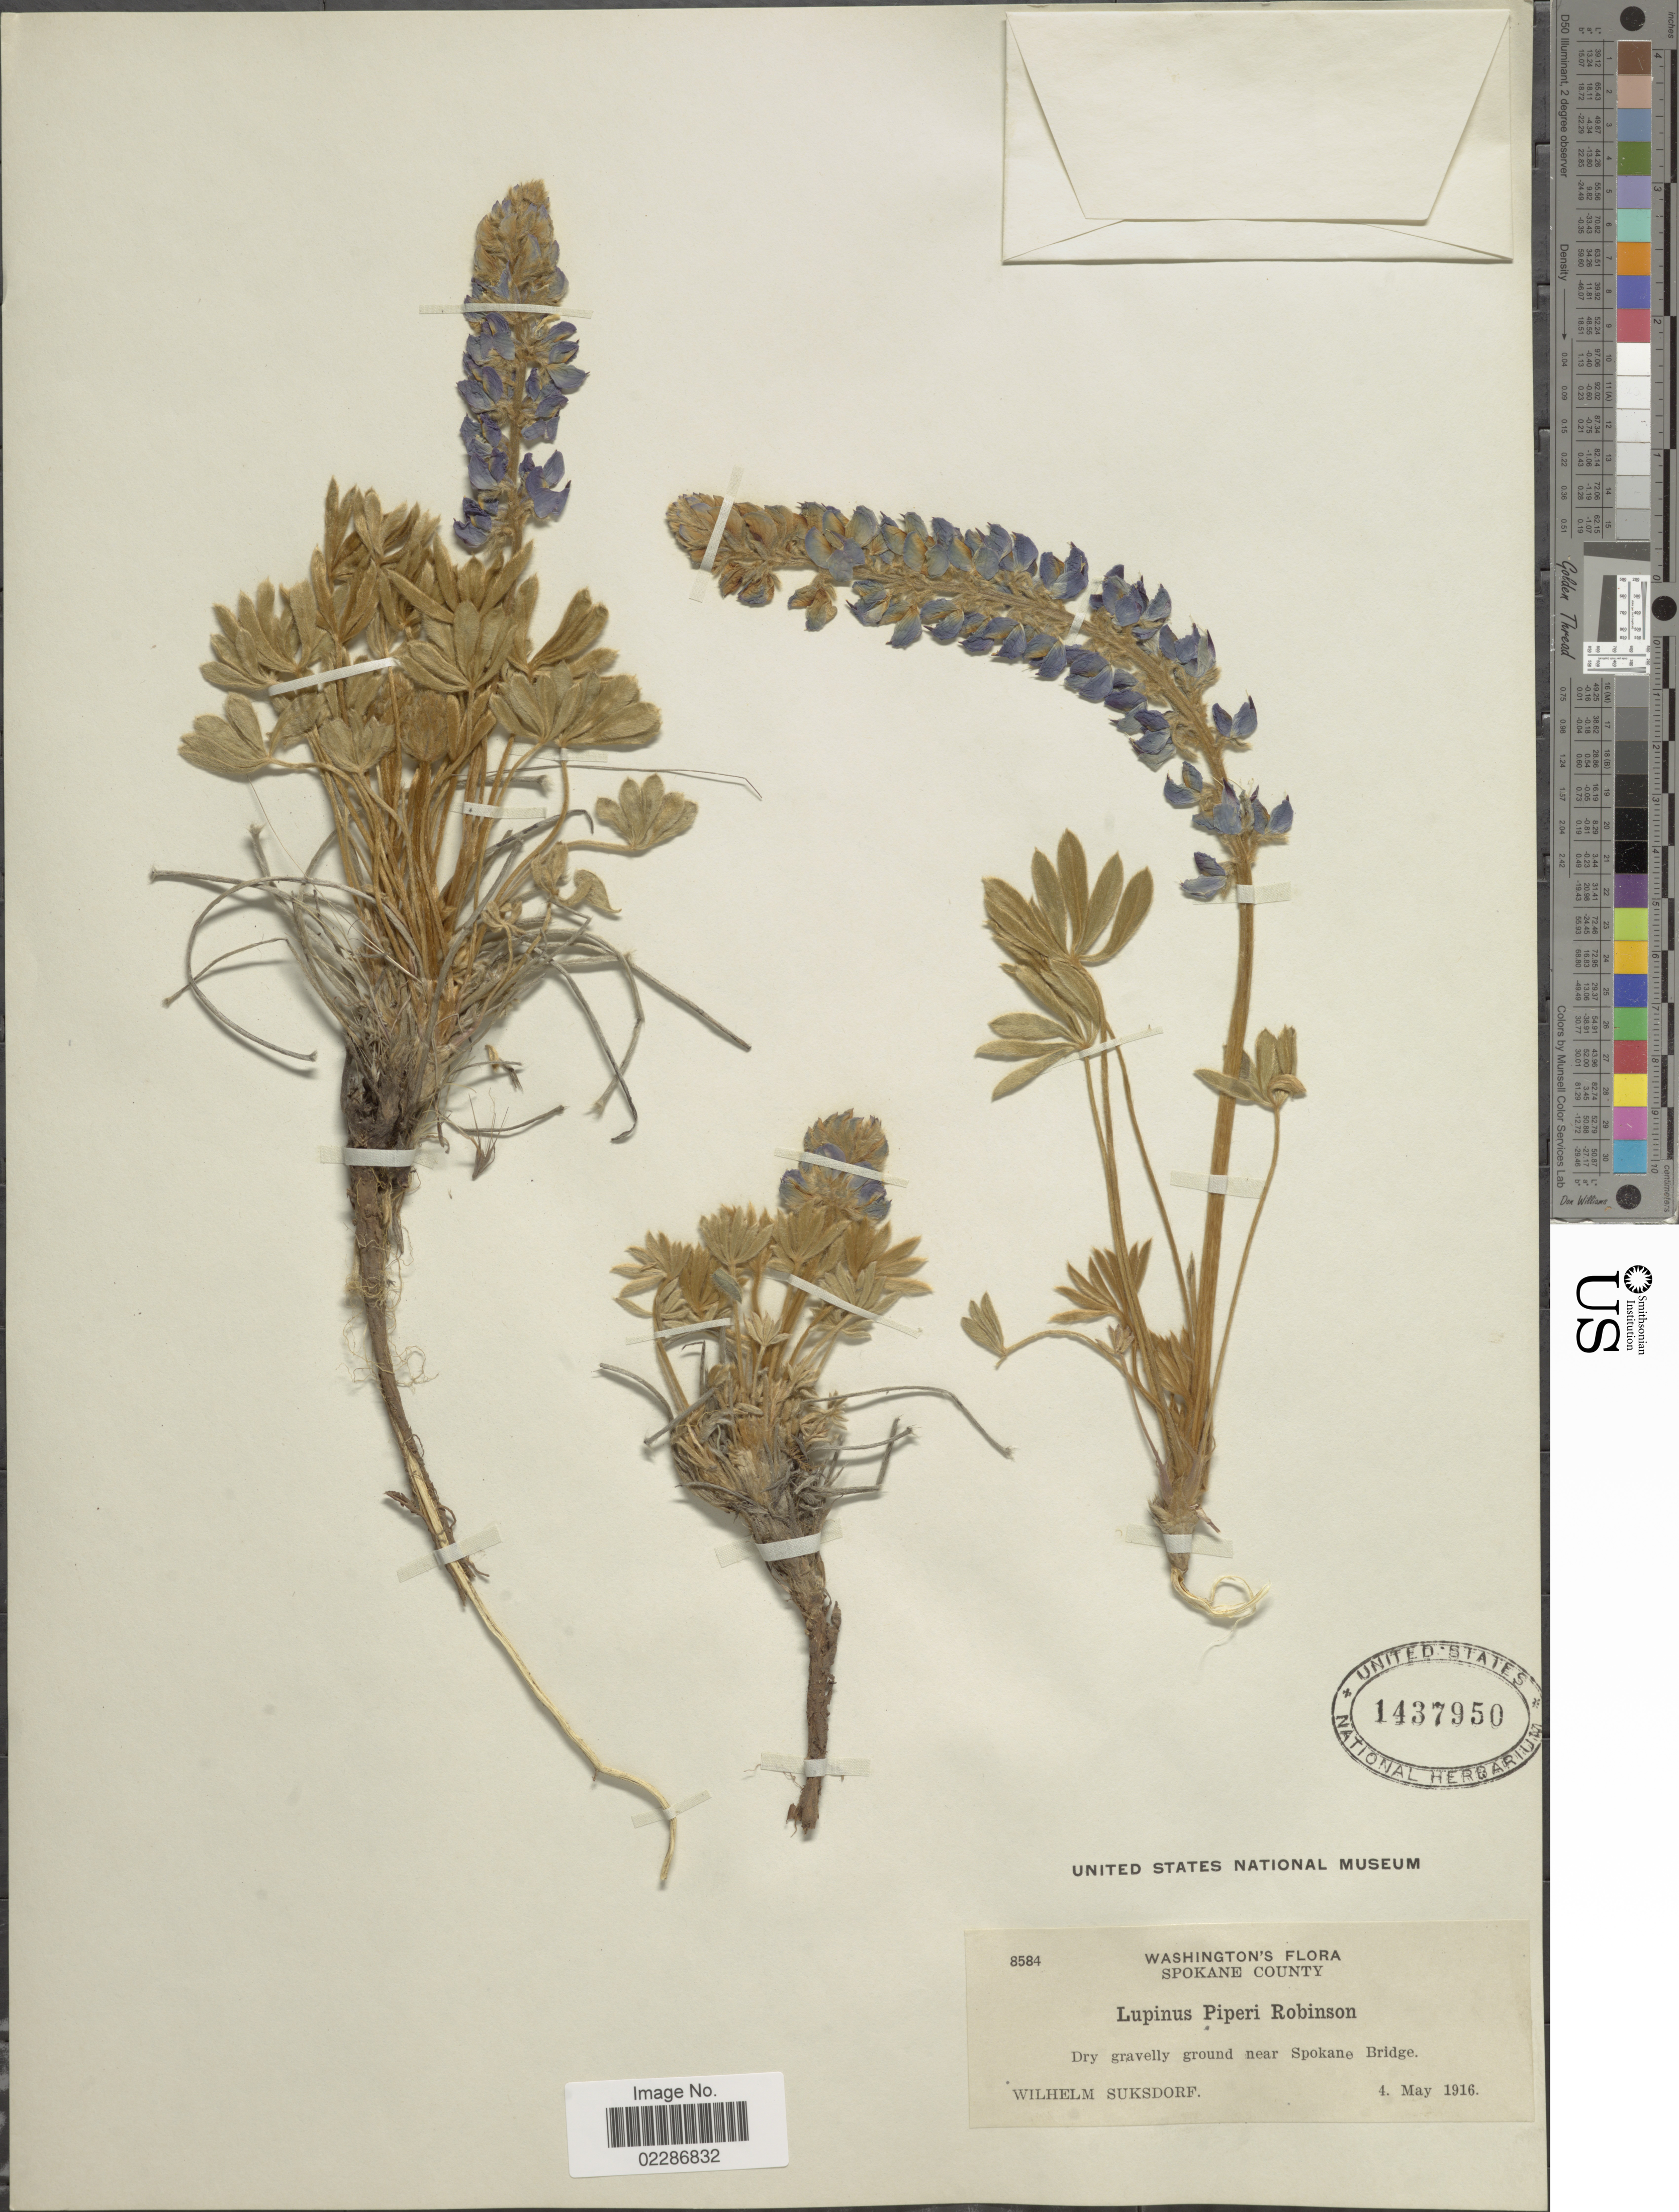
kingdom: Plantae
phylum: Tracheophyta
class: Magnoliopsida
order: Fabales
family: Fabaceae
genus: Lupinus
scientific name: Lupinus piperi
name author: B.L. Rob.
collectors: W. N. Suksdorf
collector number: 8584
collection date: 1916-05-04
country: United States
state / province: Washington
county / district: Spokane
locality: Spokane County, Dry gravelly ground near Spokane Bridge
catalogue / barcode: US 1437950